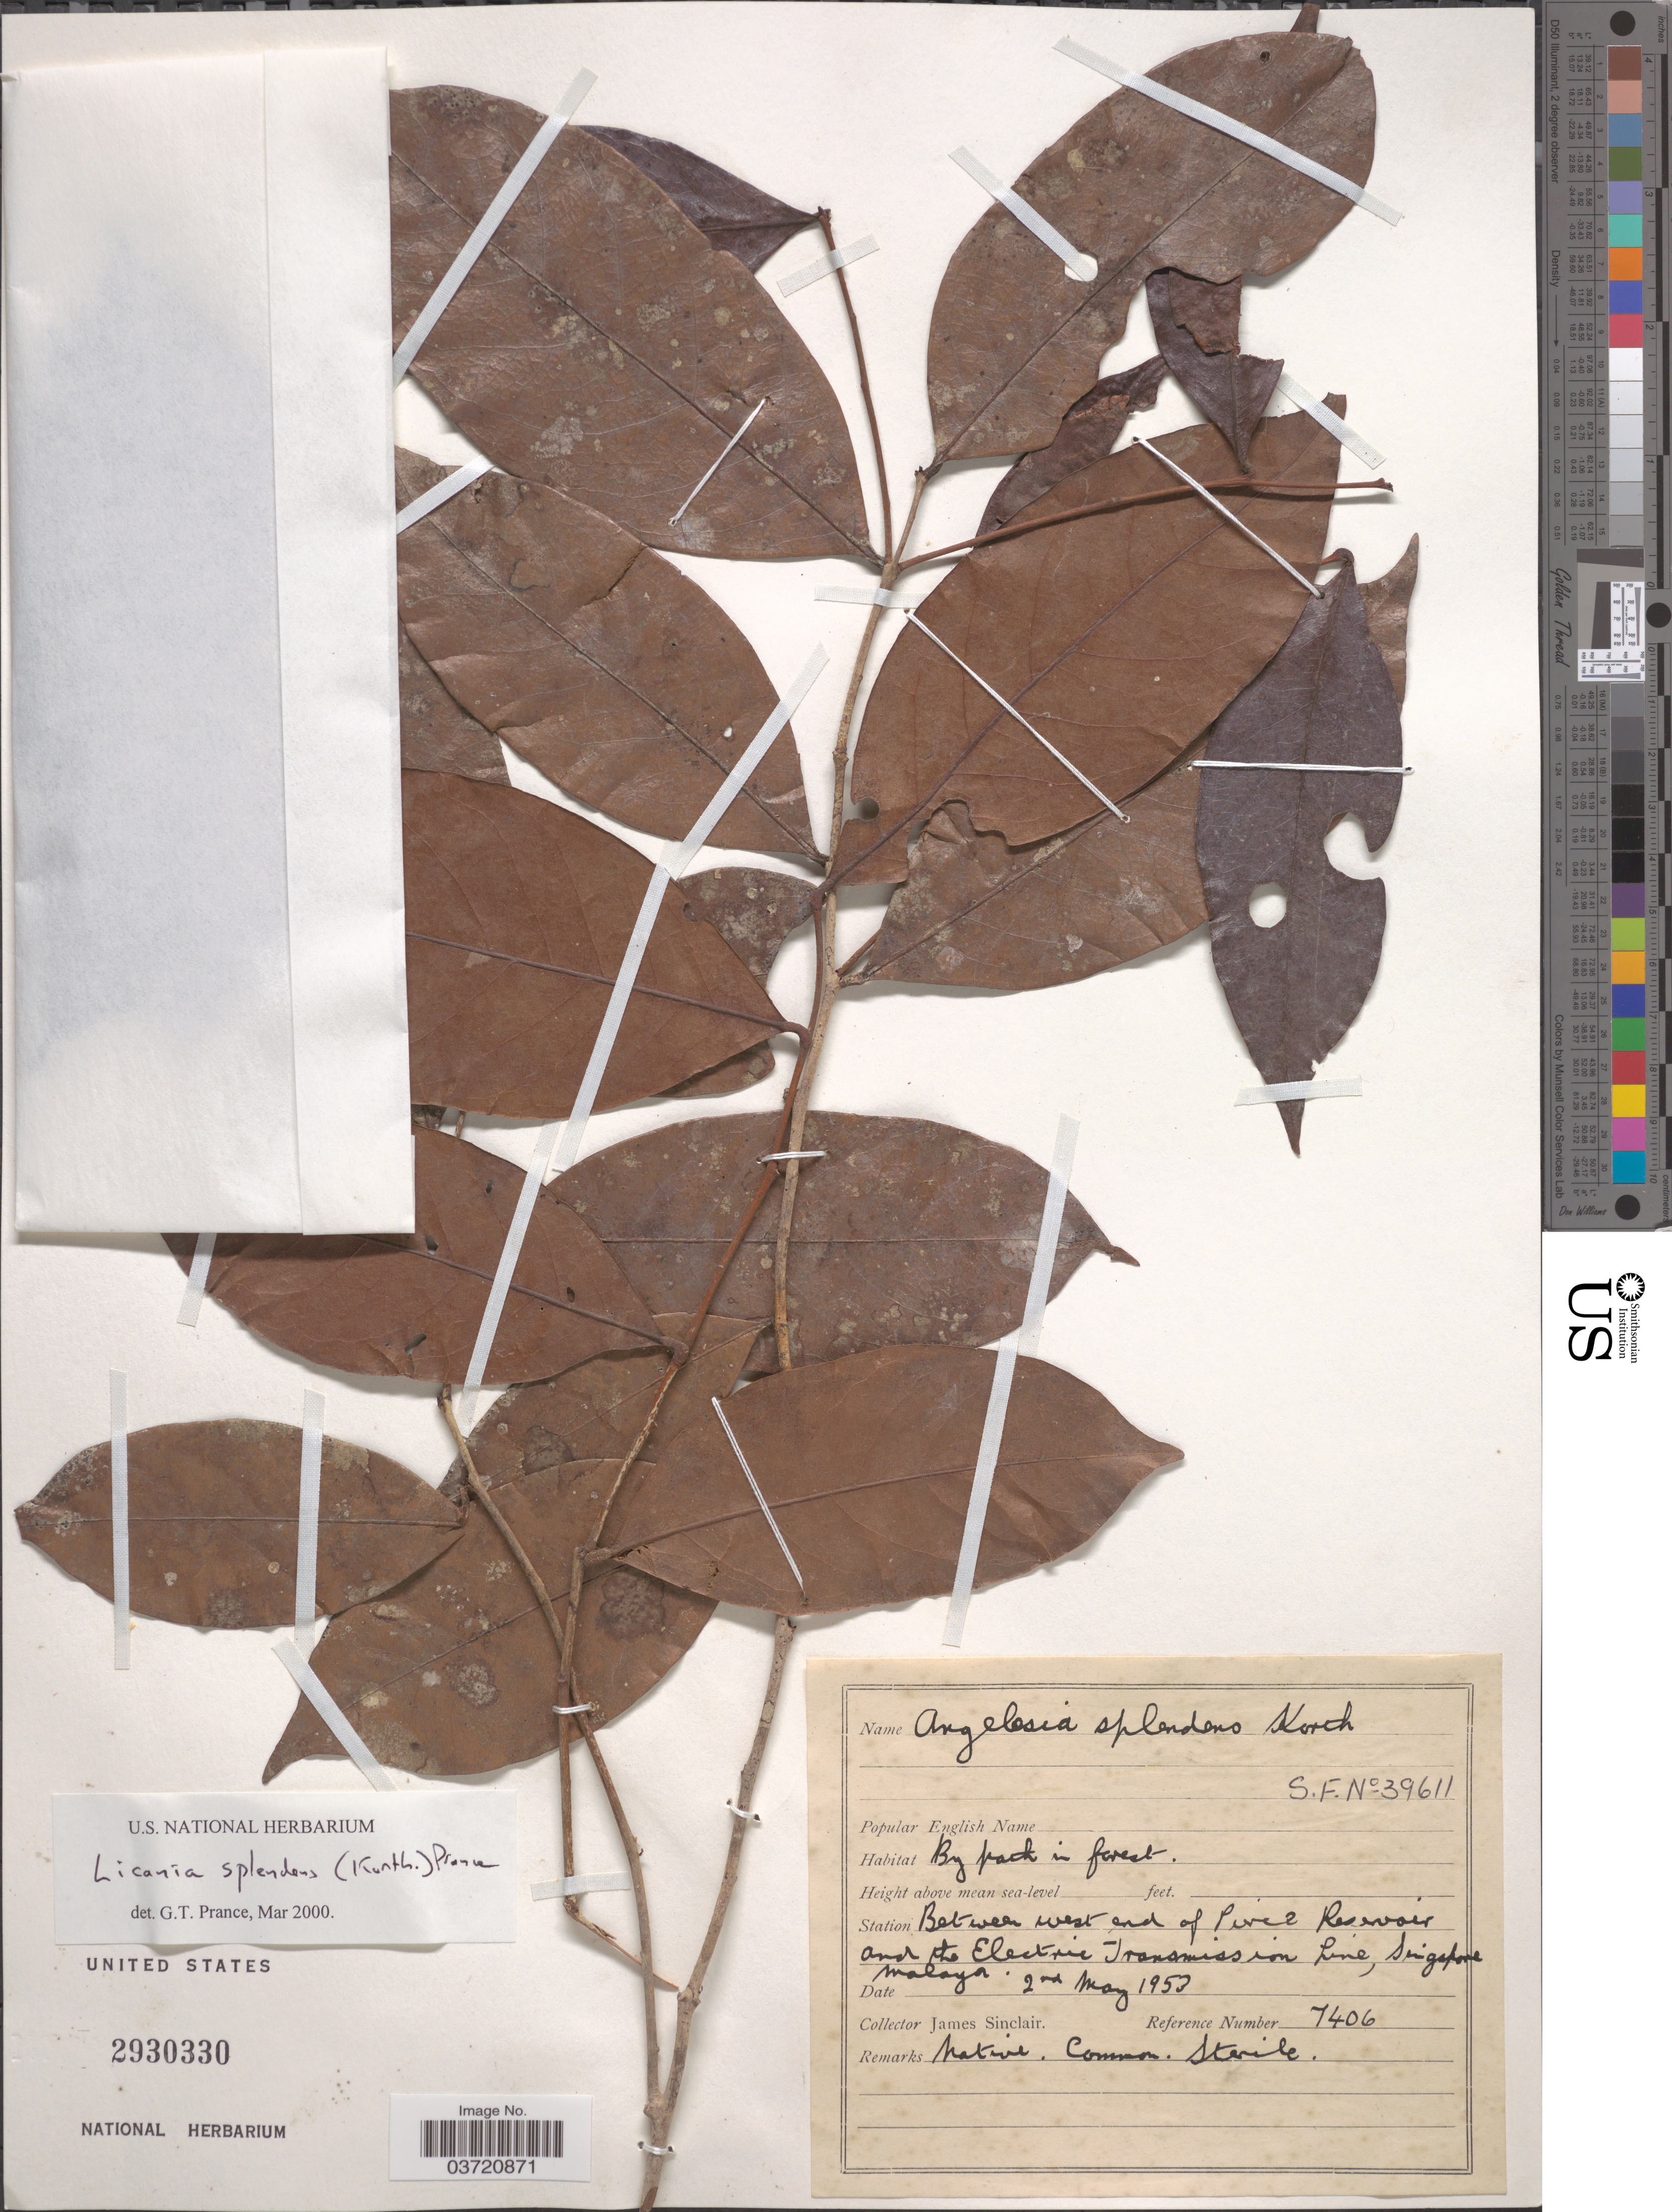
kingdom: Plantae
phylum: Tracheophyta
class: Magnoliopsida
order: Malpighiales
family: Chrysobalanaceae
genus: Licania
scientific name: Licania splendens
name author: (Korth.) Prance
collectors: J. Sinclair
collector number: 7406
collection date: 1953-05-02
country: Singapore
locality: Station between west end of Pierce Reservoir and the Electric Transmission Line, Malaya.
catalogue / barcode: US 2930330